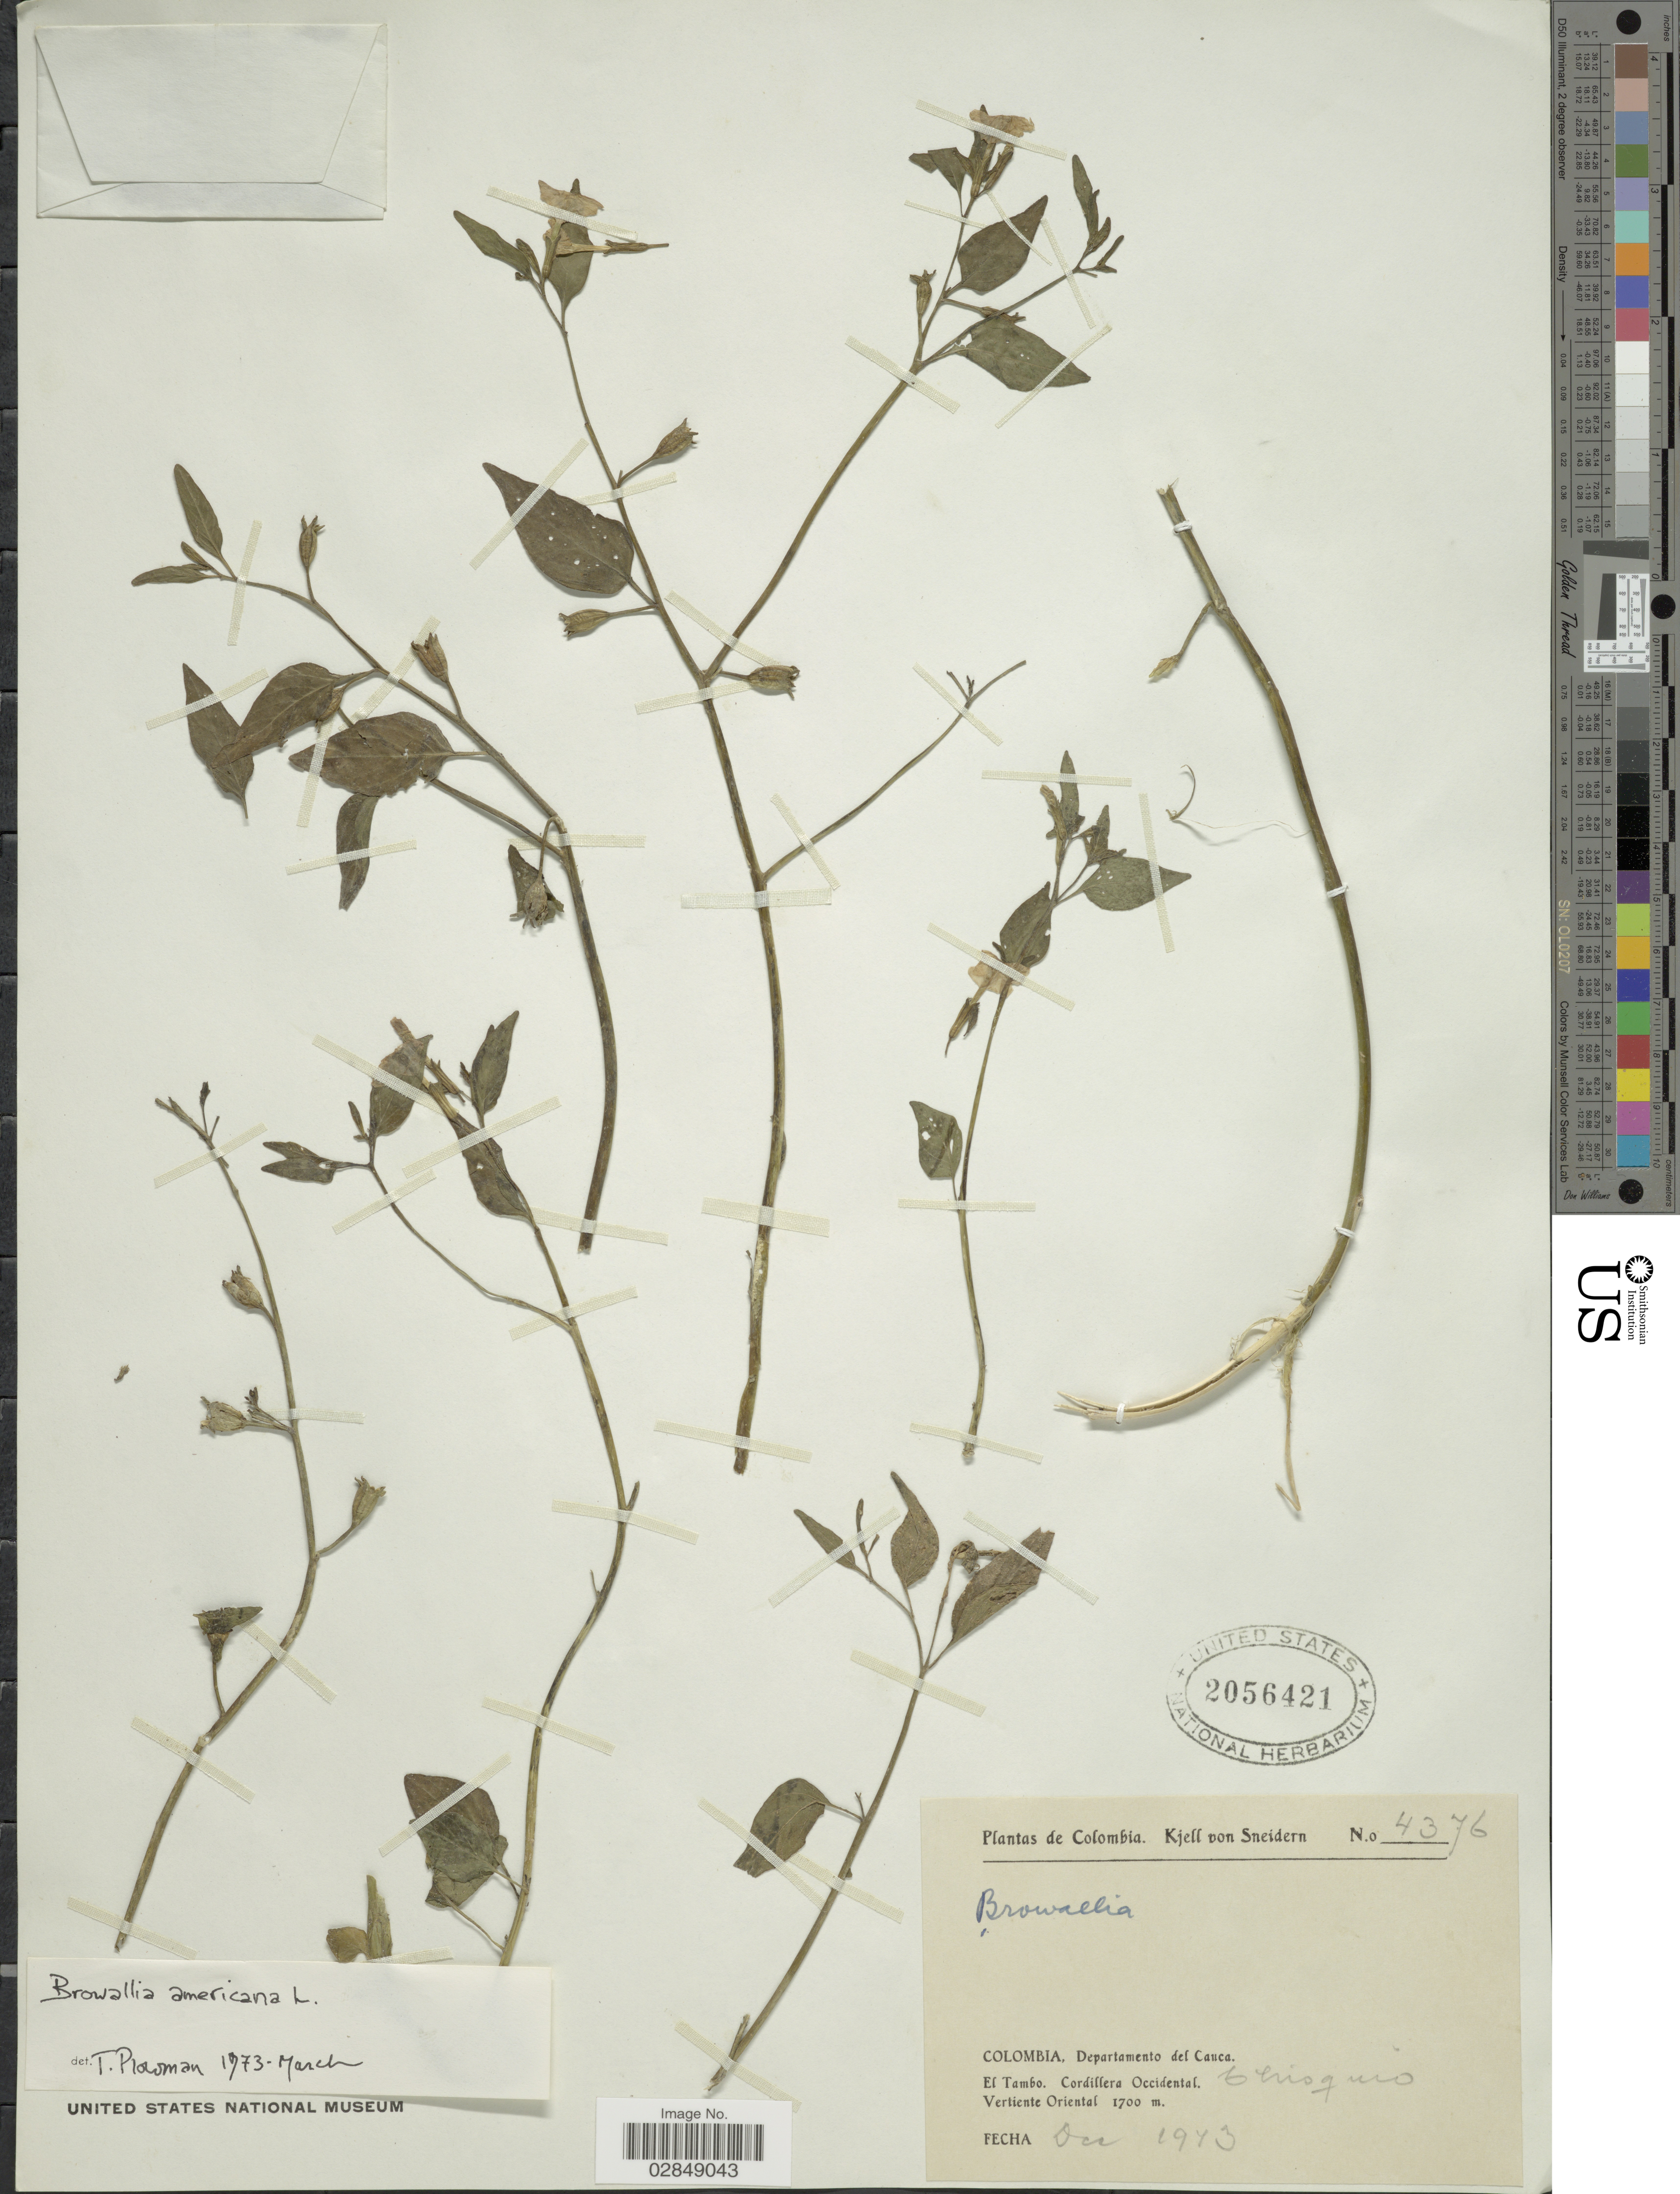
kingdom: Plantae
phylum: Tracheophyta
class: Magnoliopsida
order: Solanales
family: Solanaceae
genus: Browallia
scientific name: Browallia americana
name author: L.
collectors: K. von Sneidern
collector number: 4376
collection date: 1943-12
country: Colombia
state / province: Cauca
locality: Departamento del Cauca. El Tambo. Cordillera Occidental. Chisquio.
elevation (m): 1700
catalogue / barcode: US 2056421